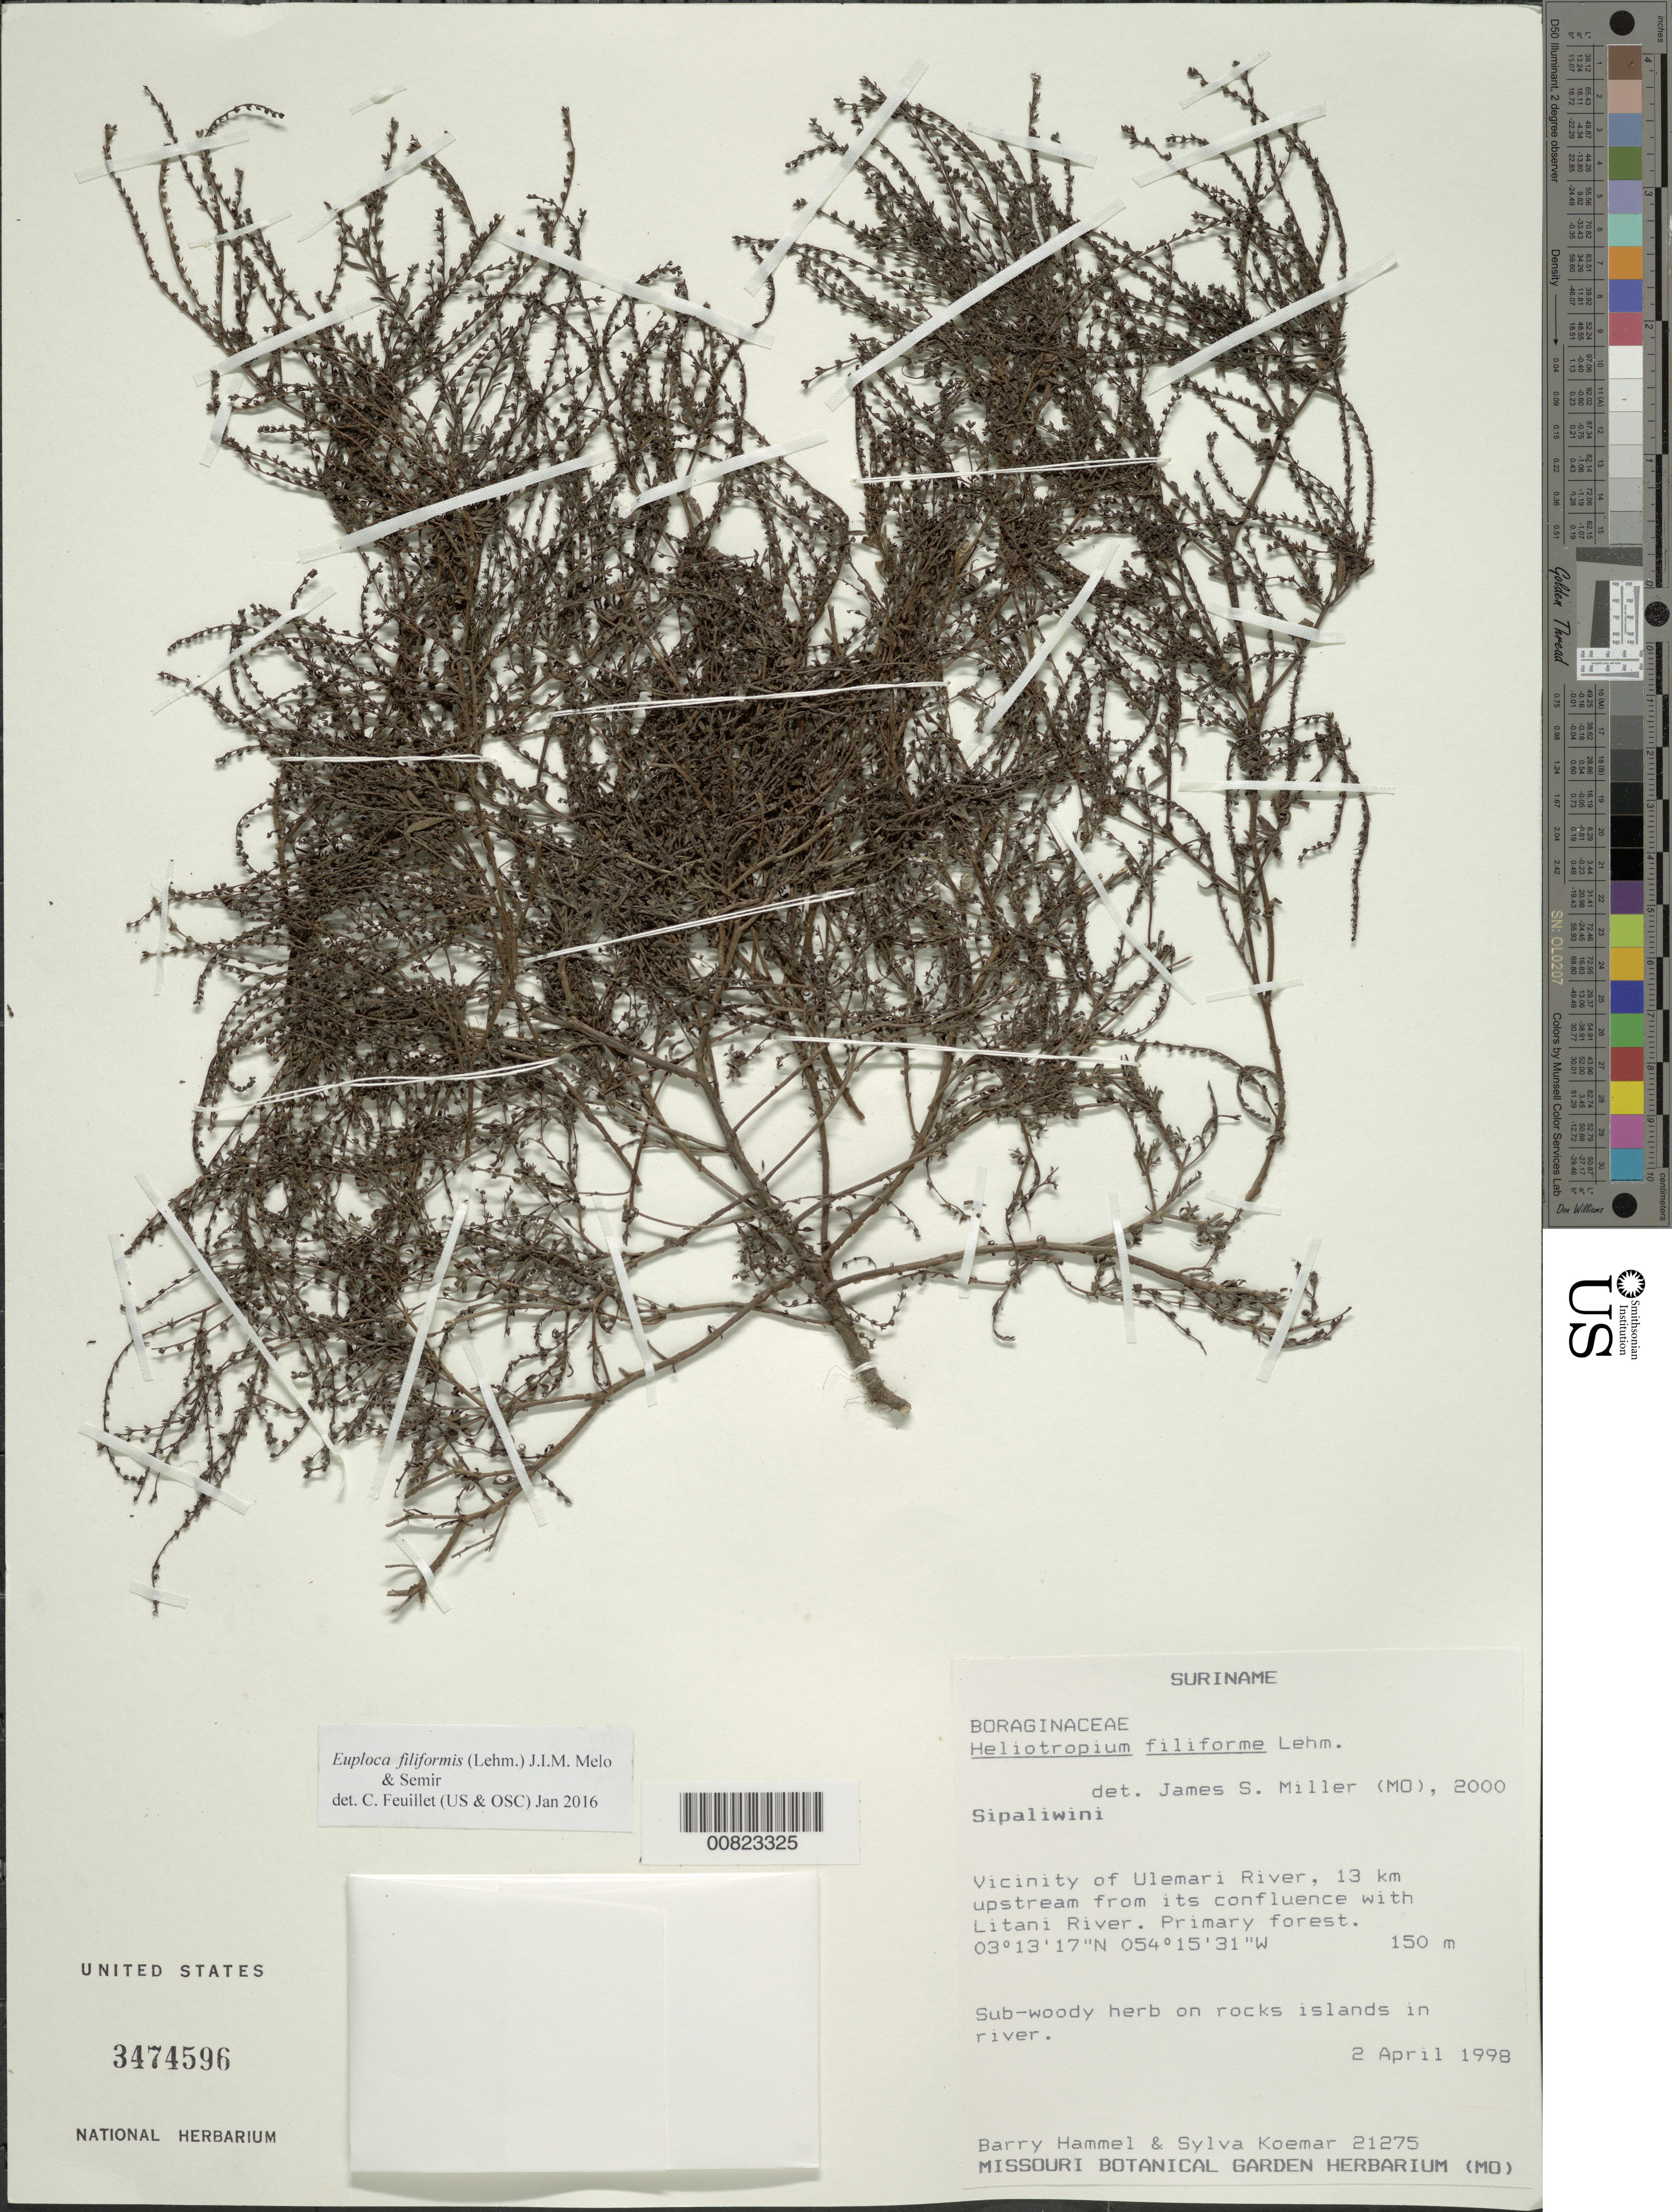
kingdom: Plantae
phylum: Tracheophyta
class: Magnoliopsida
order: Boraginales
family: Heliotropiaceae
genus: Euploca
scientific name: Euploca filiformis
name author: (Lehm.) J.I.M. Melo & Semir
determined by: Feuillet, C.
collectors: B. Hammel & S. Koemar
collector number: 21275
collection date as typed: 2-Apr-98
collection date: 1998-04-02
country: Suriname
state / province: Sipaliwini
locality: Ulemari R., 13 km upstream from confl. with Litani R.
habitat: Primary forest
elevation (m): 150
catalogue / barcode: US 3474596